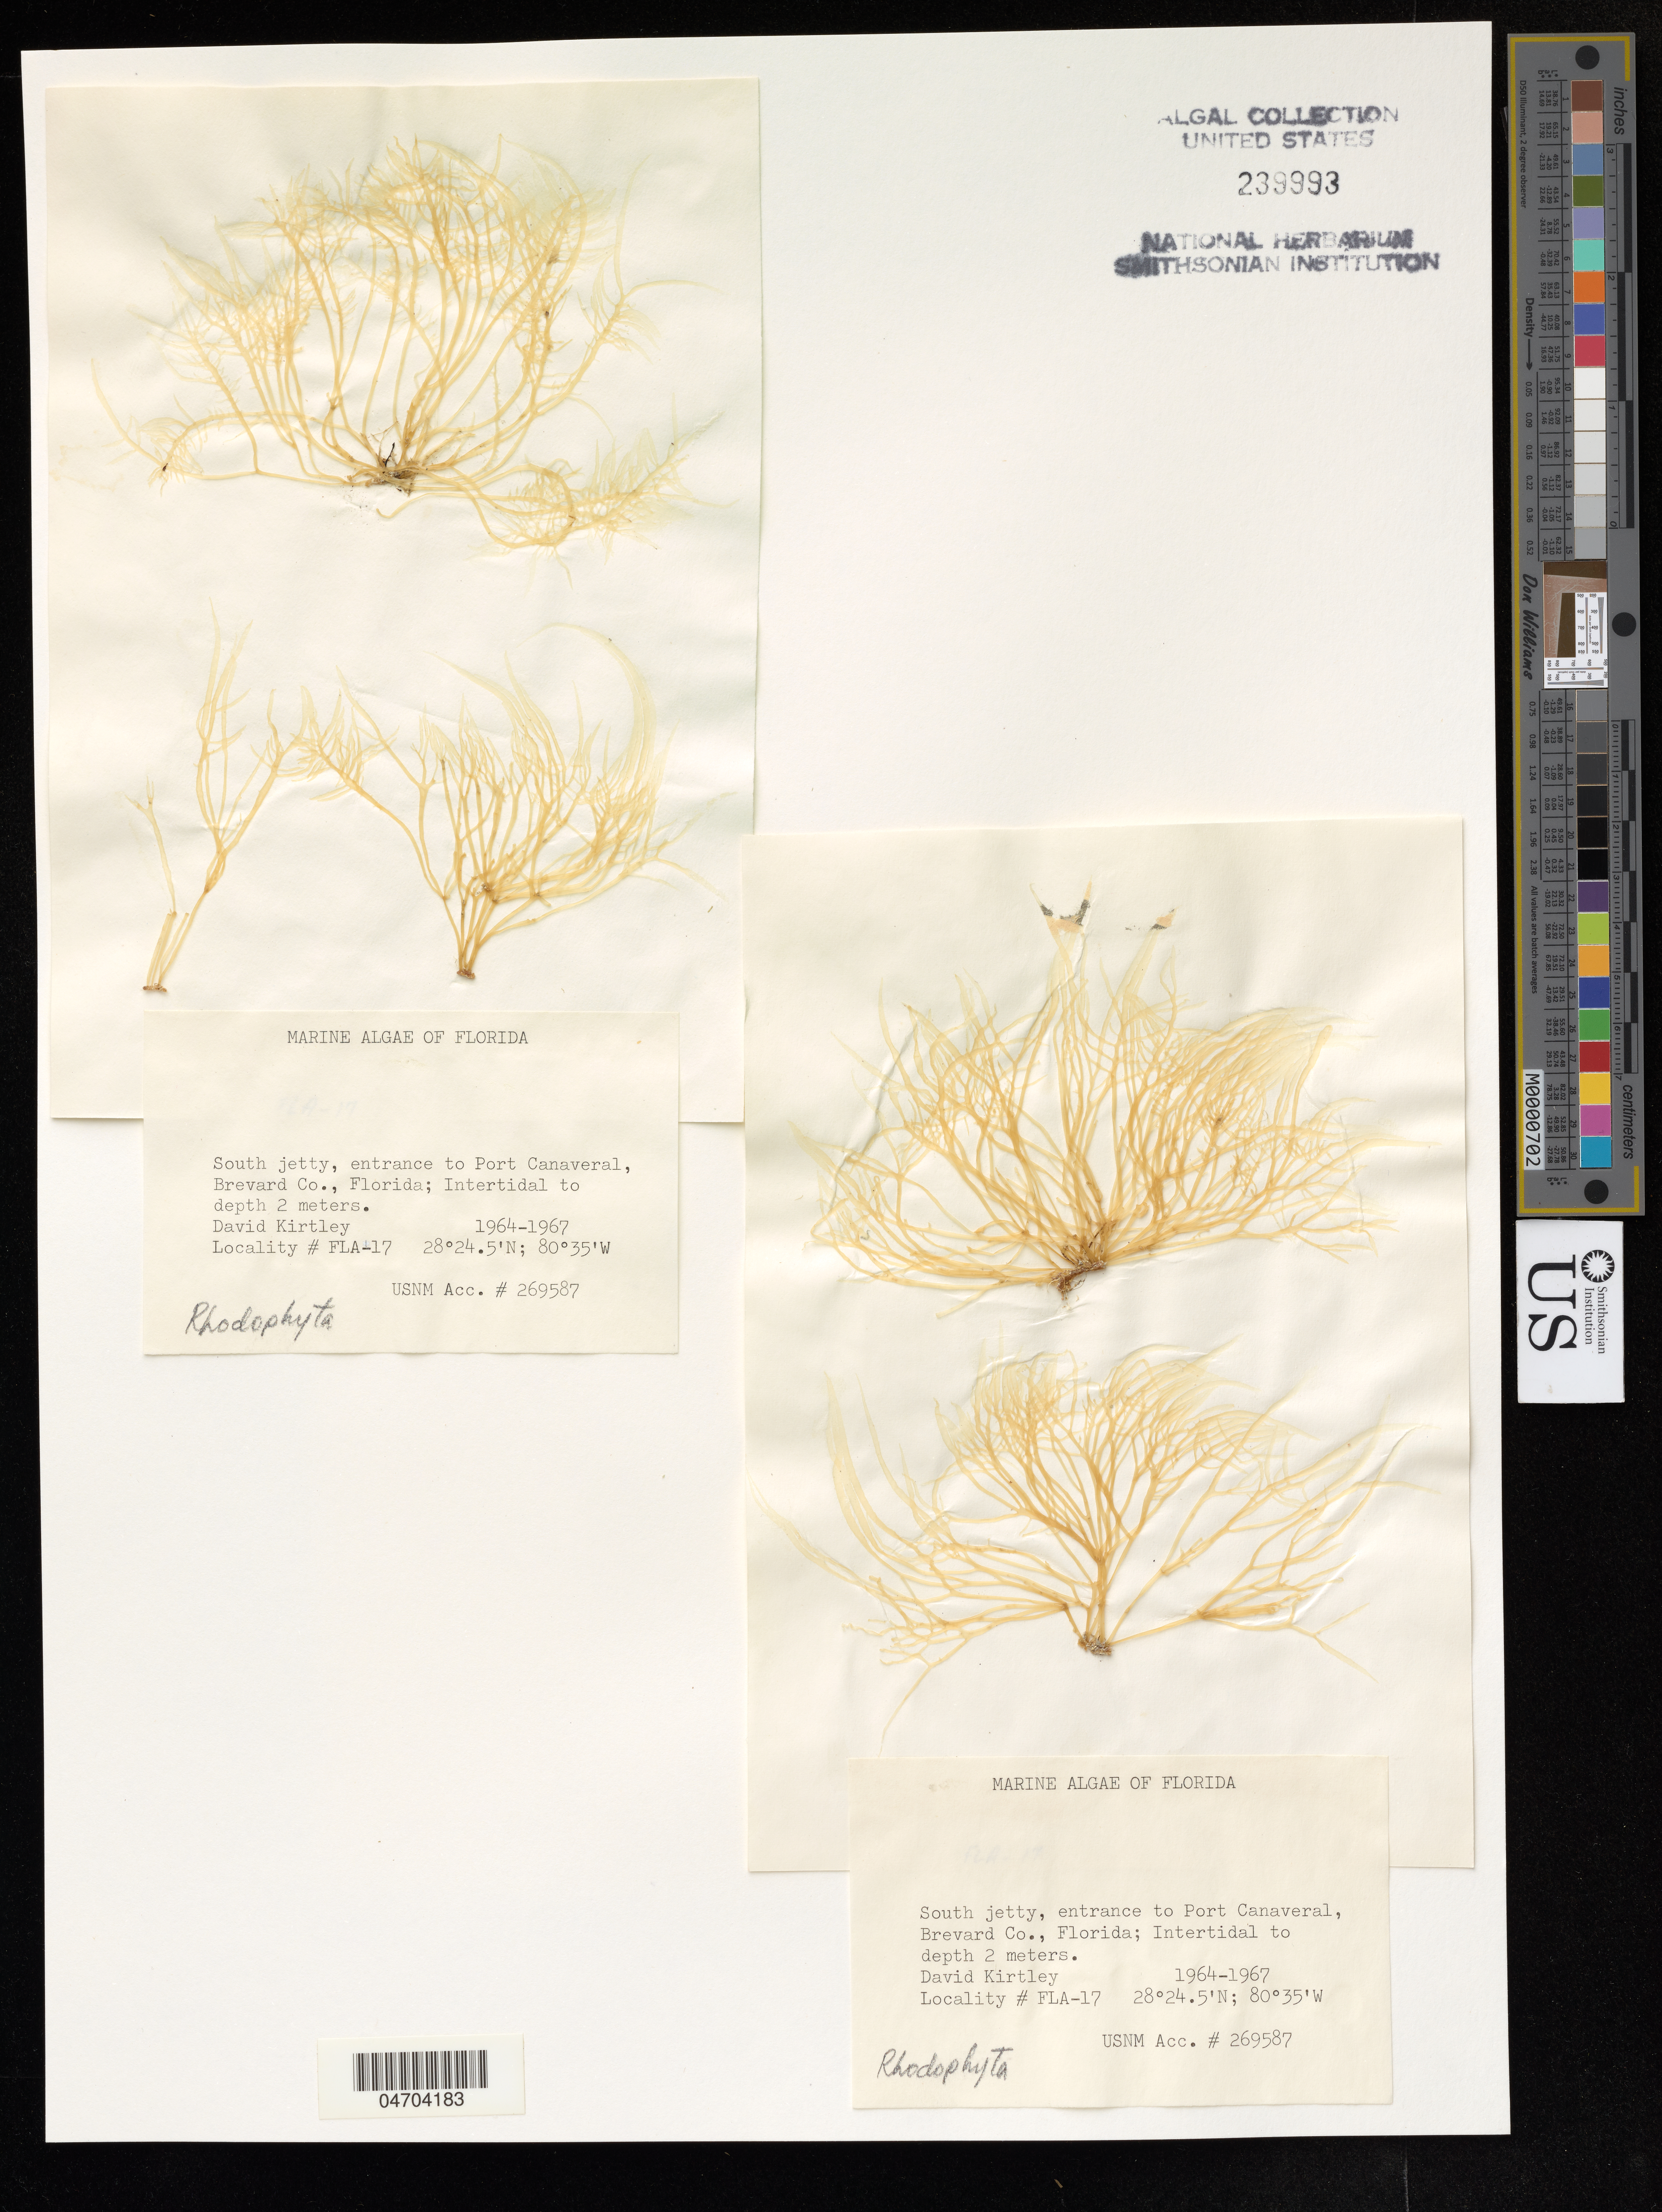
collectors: D. Kirtley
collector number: USNM Acc. #269587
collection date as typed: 1967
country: United States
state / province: Florida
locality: South jetty, entrance to Port Canaveral, Brevard Co.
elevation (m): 2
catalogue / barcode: US 239993